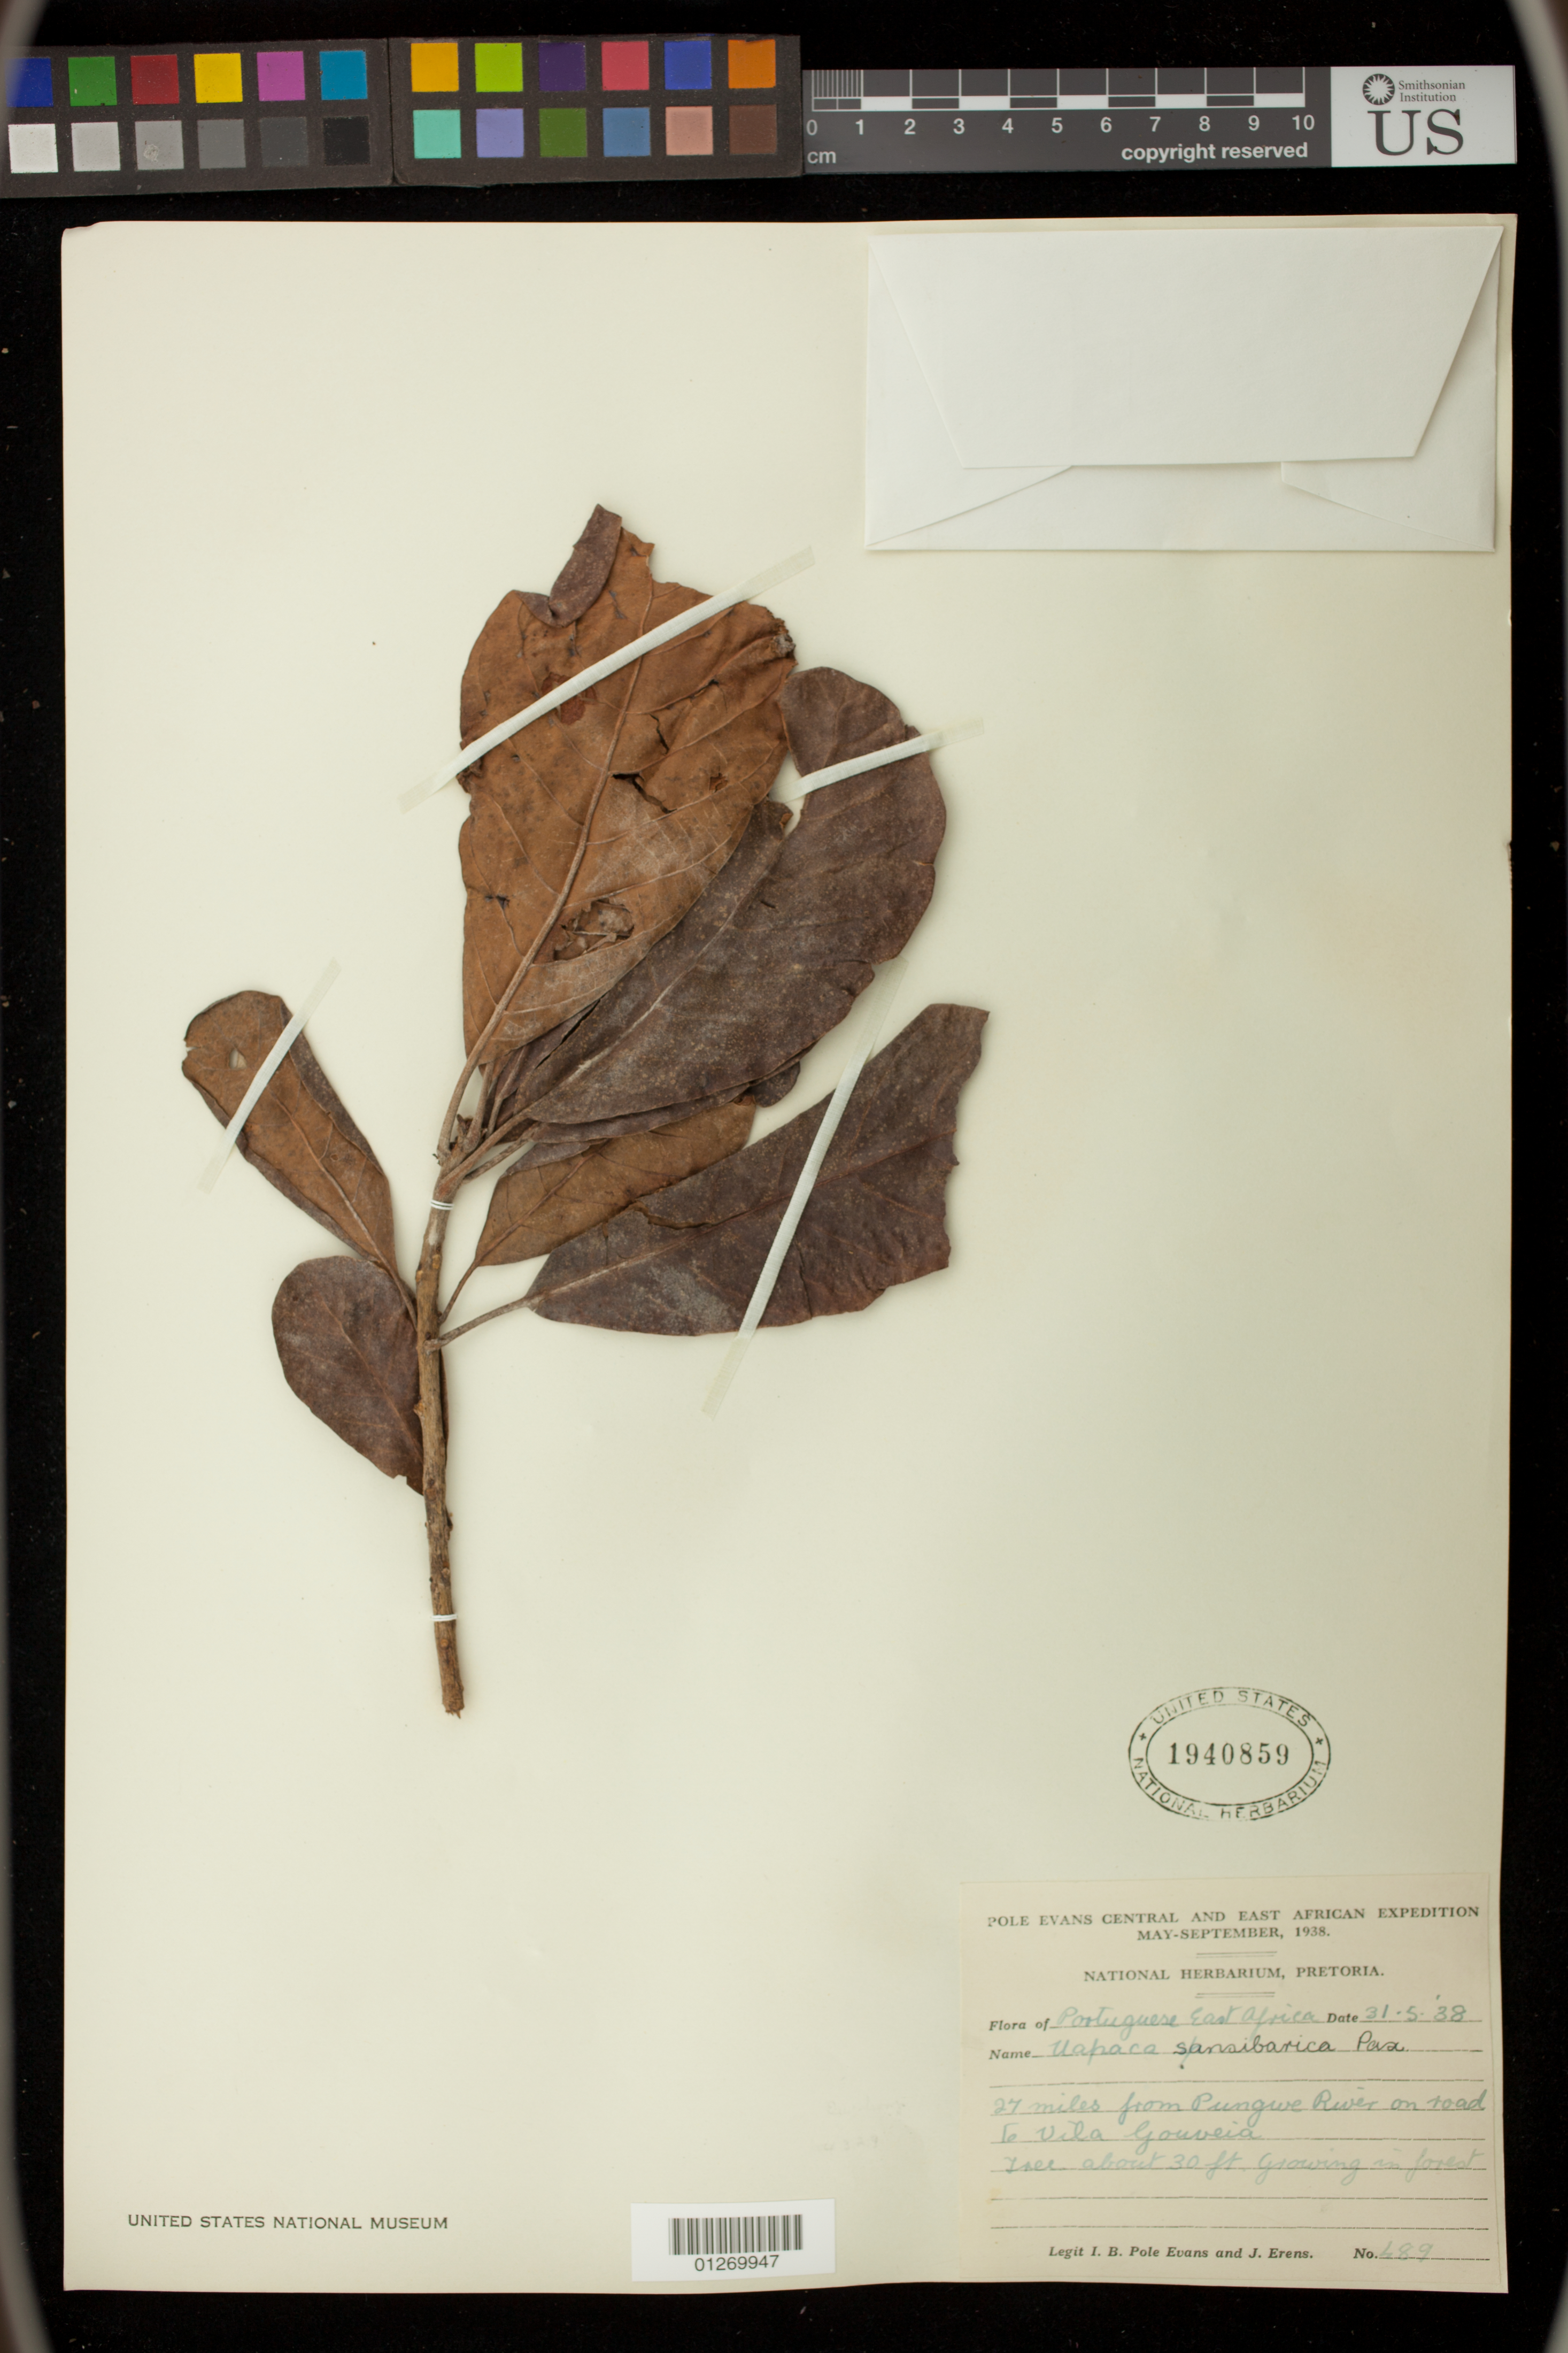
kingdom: Plantae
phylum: Tracheophyta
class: Magnoliopsida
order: Malpighiales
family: Phyllanthaceae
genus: Uapaca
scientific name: Uapaca sansibarica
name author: Pax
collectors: I. B. Pole-Evans & J. Erens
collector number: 489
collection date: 1938-05-31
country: Mozambique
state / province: Manica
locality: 27 miles from Pungwe River on road to Vila Gouveia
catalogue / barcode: US 1940859